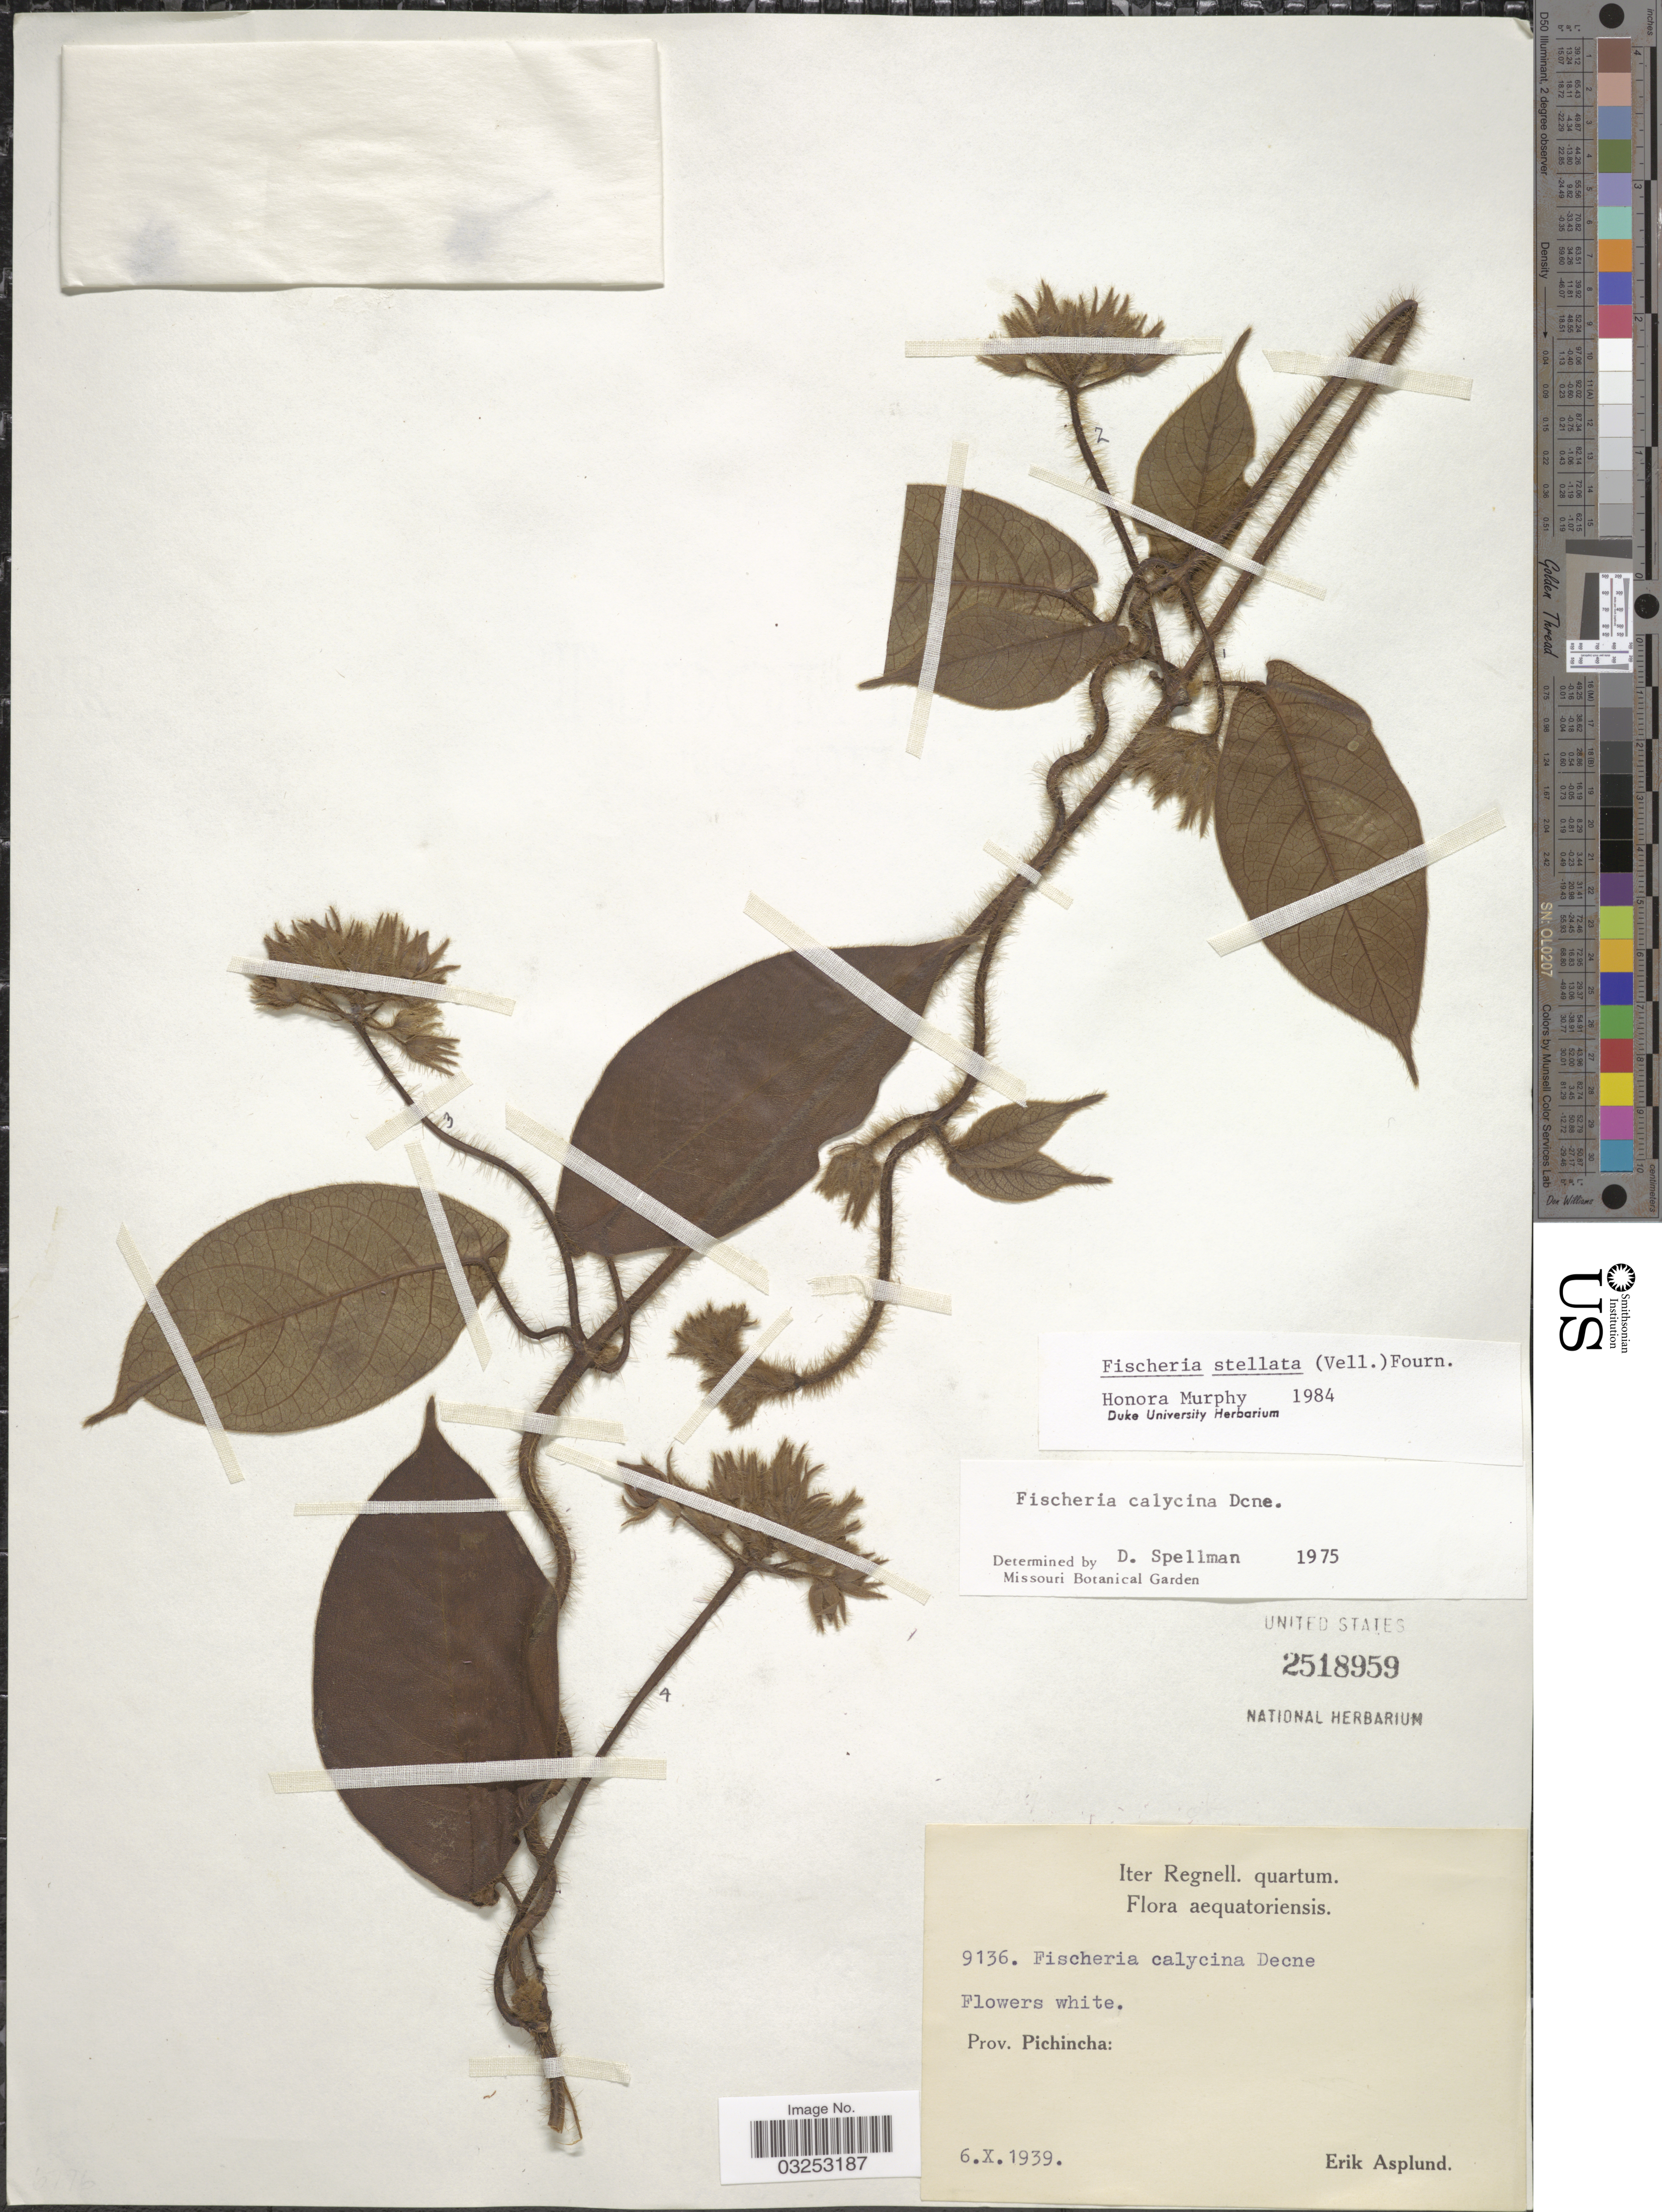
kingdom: Plantae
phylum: Tracheophyta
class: Magnoliopsida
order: Gentianales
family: Apocynaceae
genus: Fischeria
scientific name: Fischeria stellata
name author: (Vell.) E. Fourn.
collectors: E. Asplund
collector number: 9136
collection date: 1939-10-06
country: Ecuador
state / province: Pichincha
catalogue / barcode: US 2518959